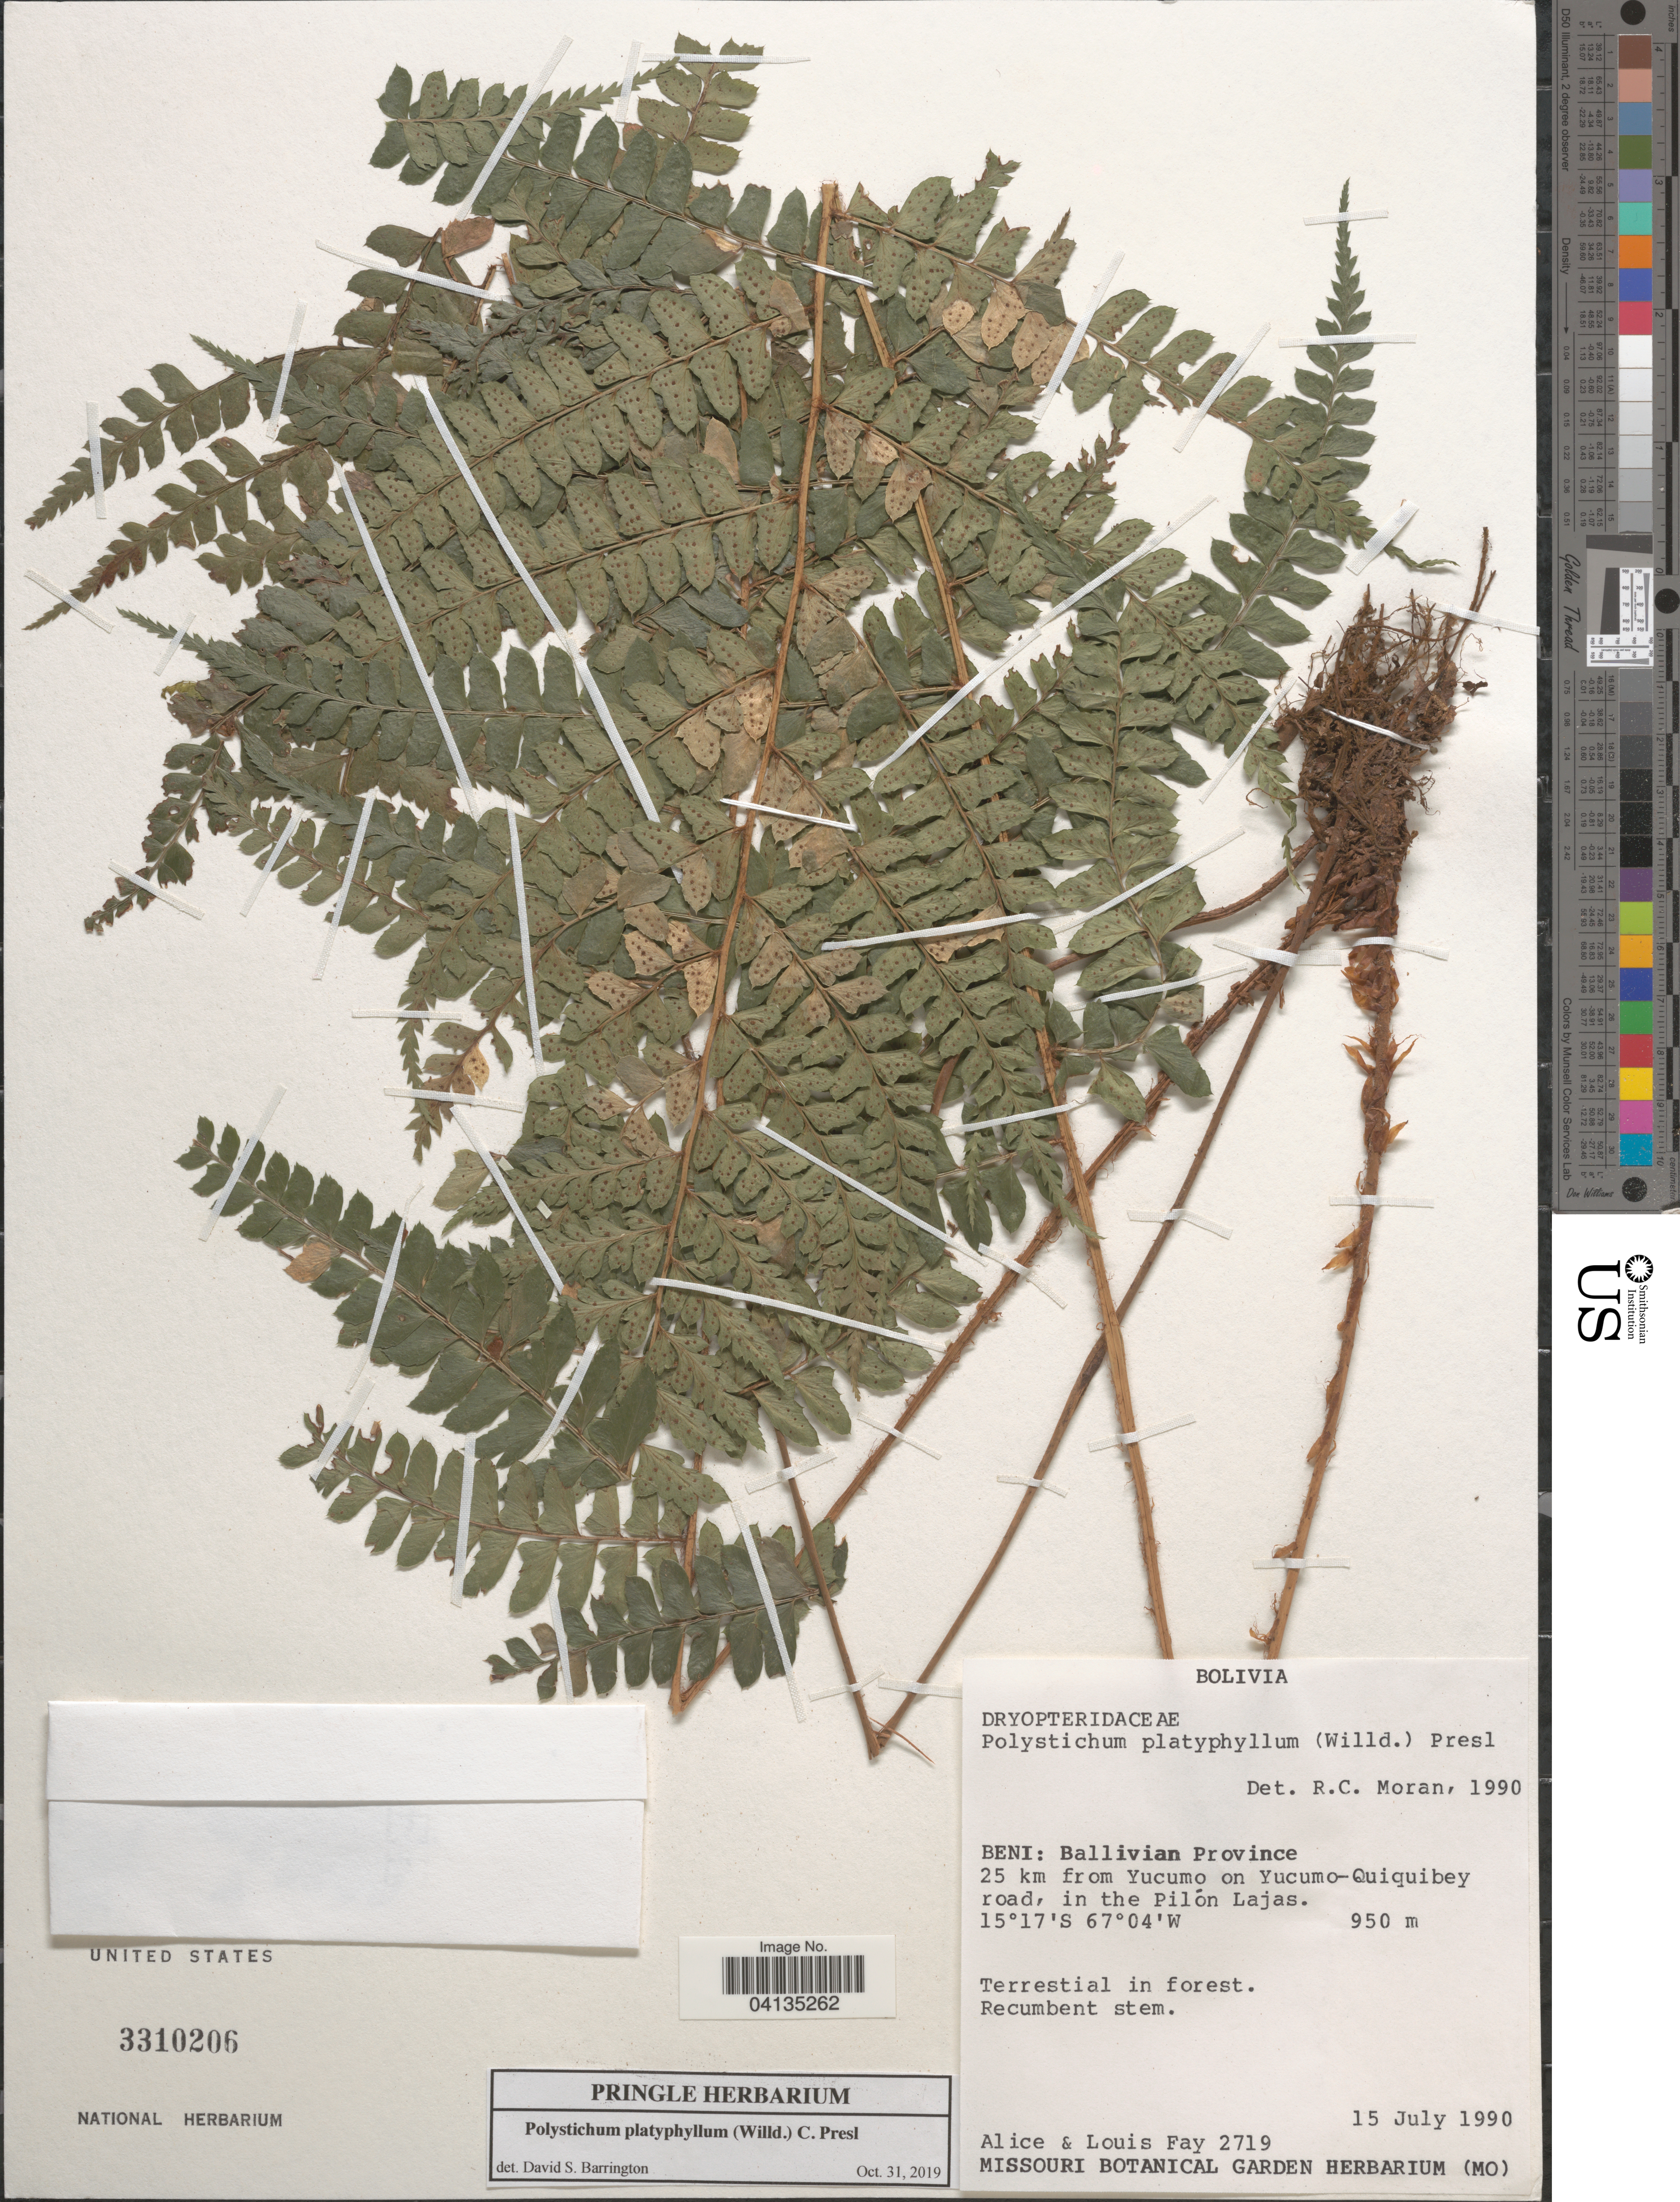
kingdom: Plantae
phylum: Tracheophyta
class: Polypodiopsida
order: Polypodiales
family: Dryopteridaceae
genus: Polystichum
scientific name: Polystichum platyphyllum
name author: (Willd.) C. Presl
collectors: A. Fay & L. Fay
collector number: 2719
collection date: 1990-07-15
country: Bolivia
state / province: Beni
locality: Ballivian Province. 25 km from Yucumo on Yucumo-Quiquibey road, in the Pilón Lajas.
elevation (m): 950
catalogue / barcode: US 3310206